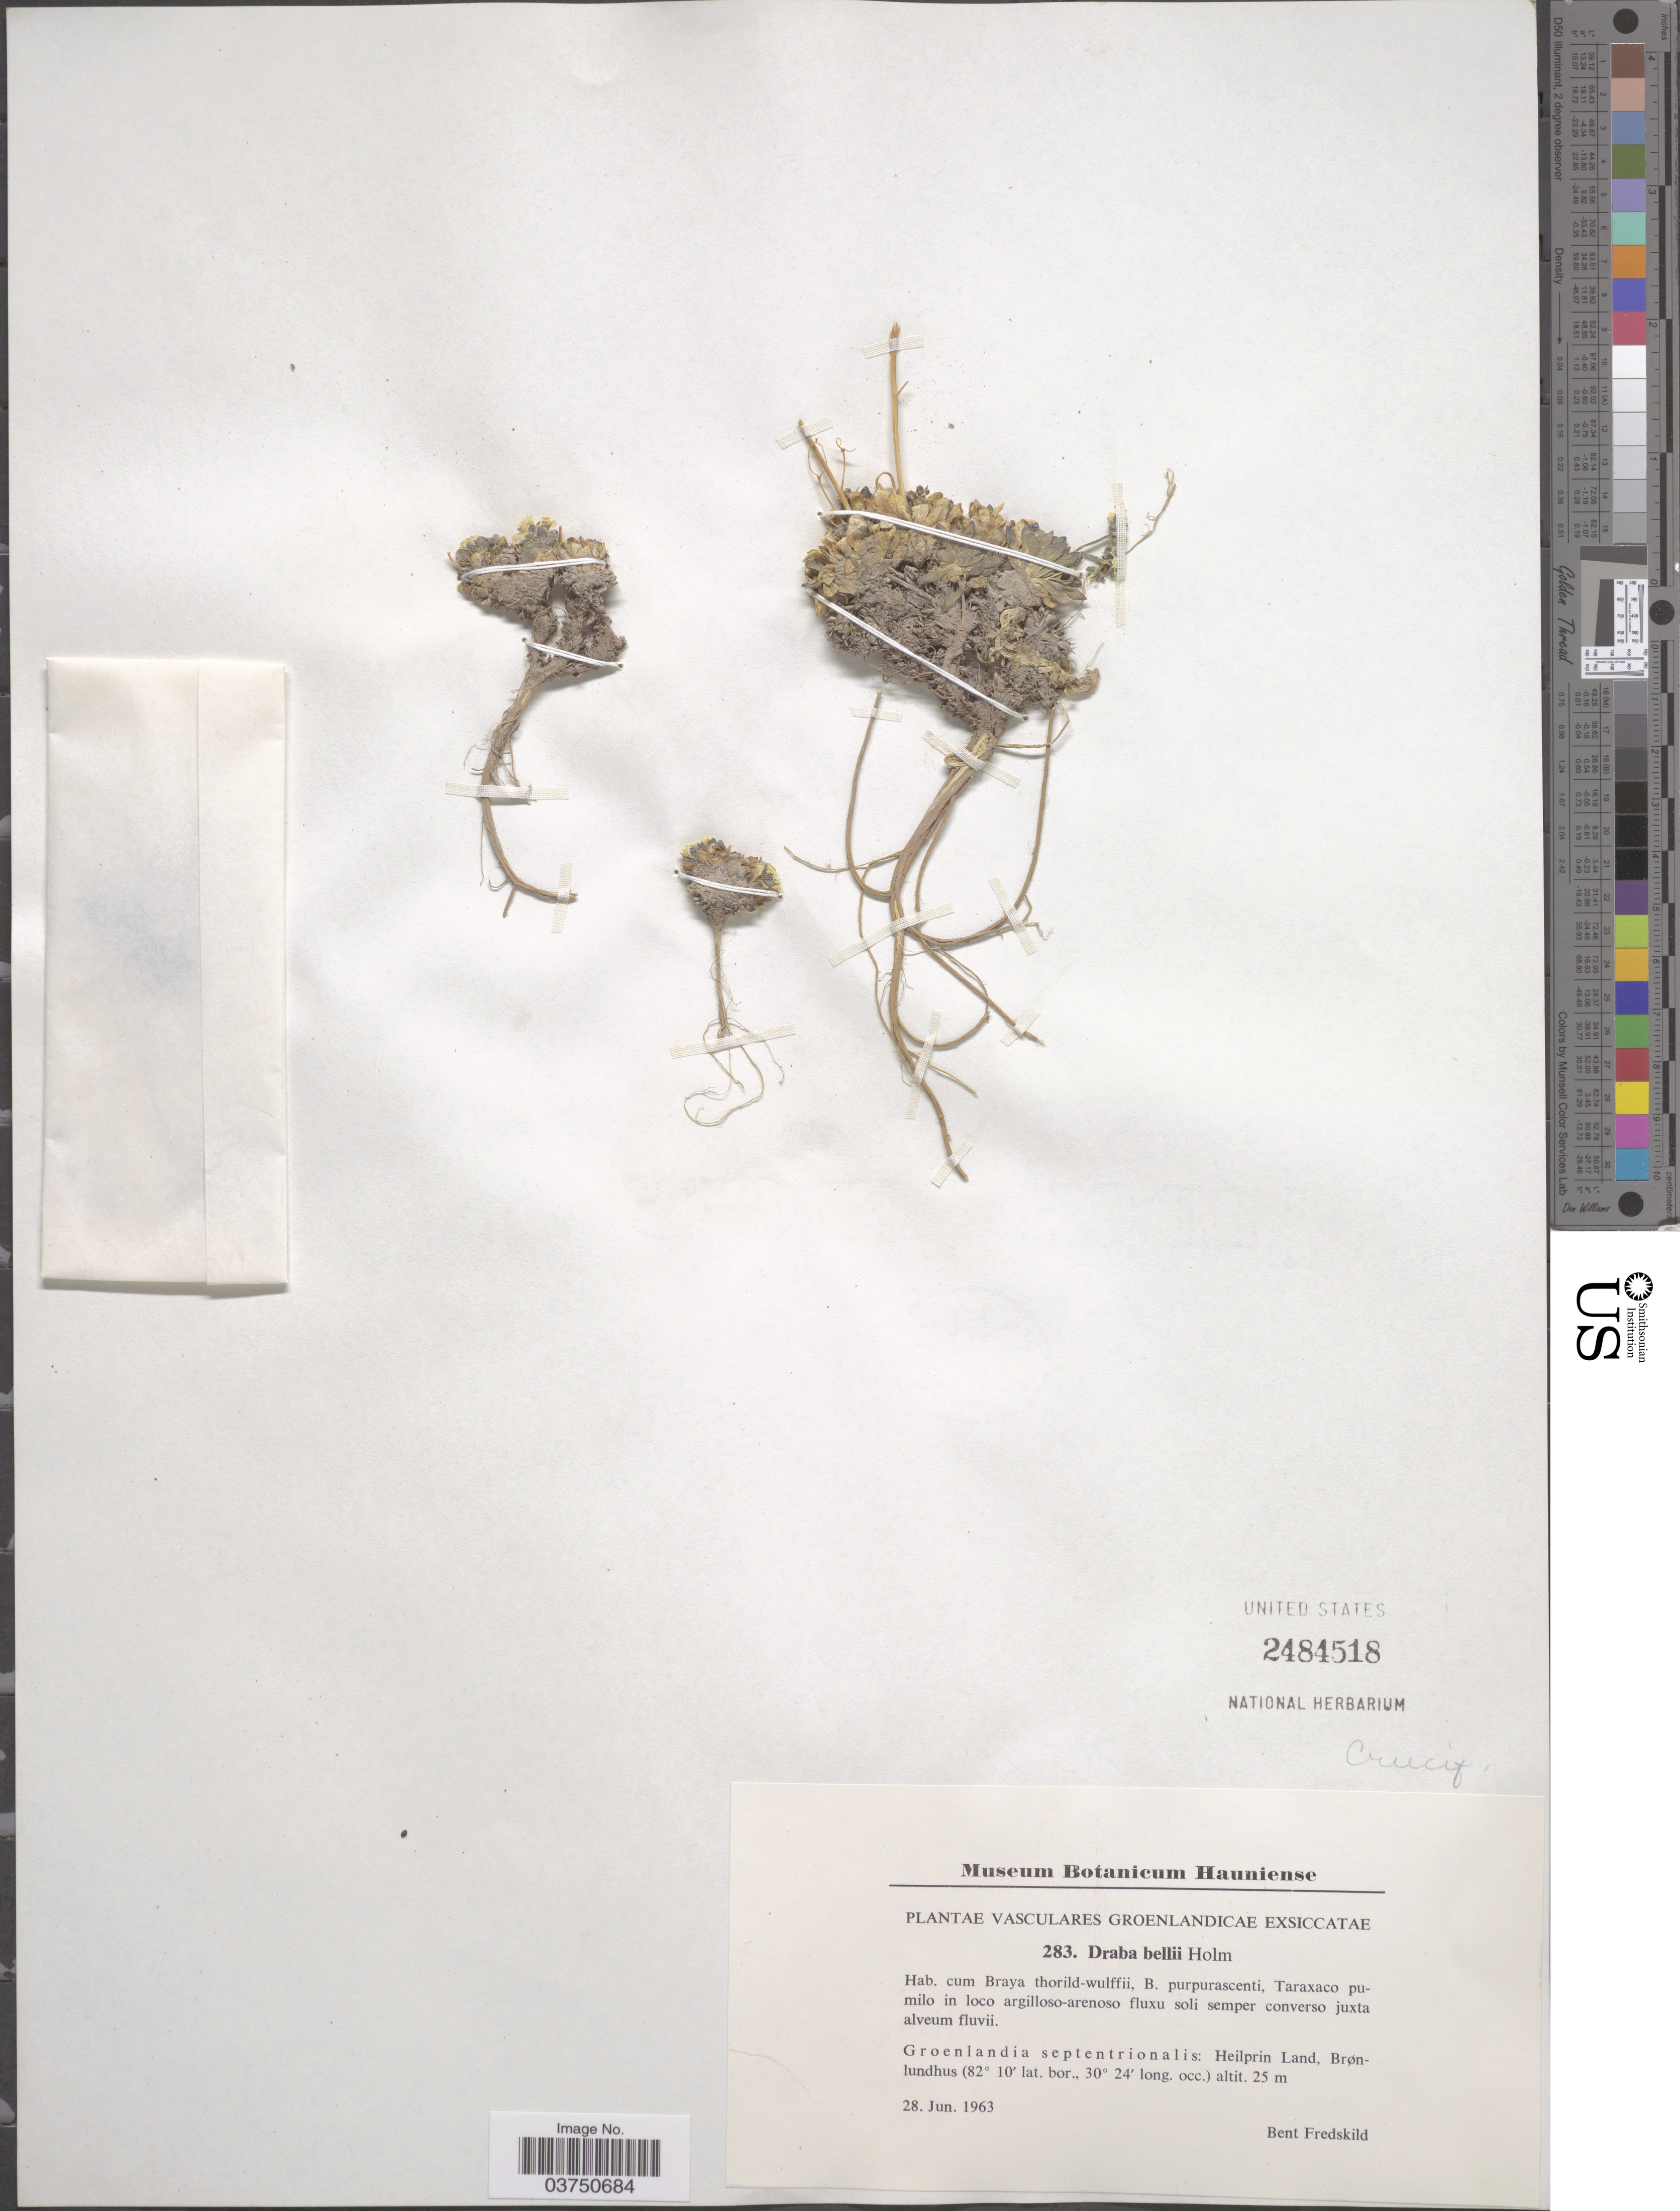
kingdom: Plantae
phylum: Tracheophyta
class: Magnoliopsida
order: Brassicales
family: Brassicaceae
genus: Draba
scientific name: Draba bellii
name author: Holm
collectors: B. Fredskild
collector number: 283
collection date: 1963-06-28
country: Greenland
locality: Groenlandia septentrionalis: Heilprin Land, Brønlundhus.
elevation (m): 25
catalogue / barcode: US 2484518